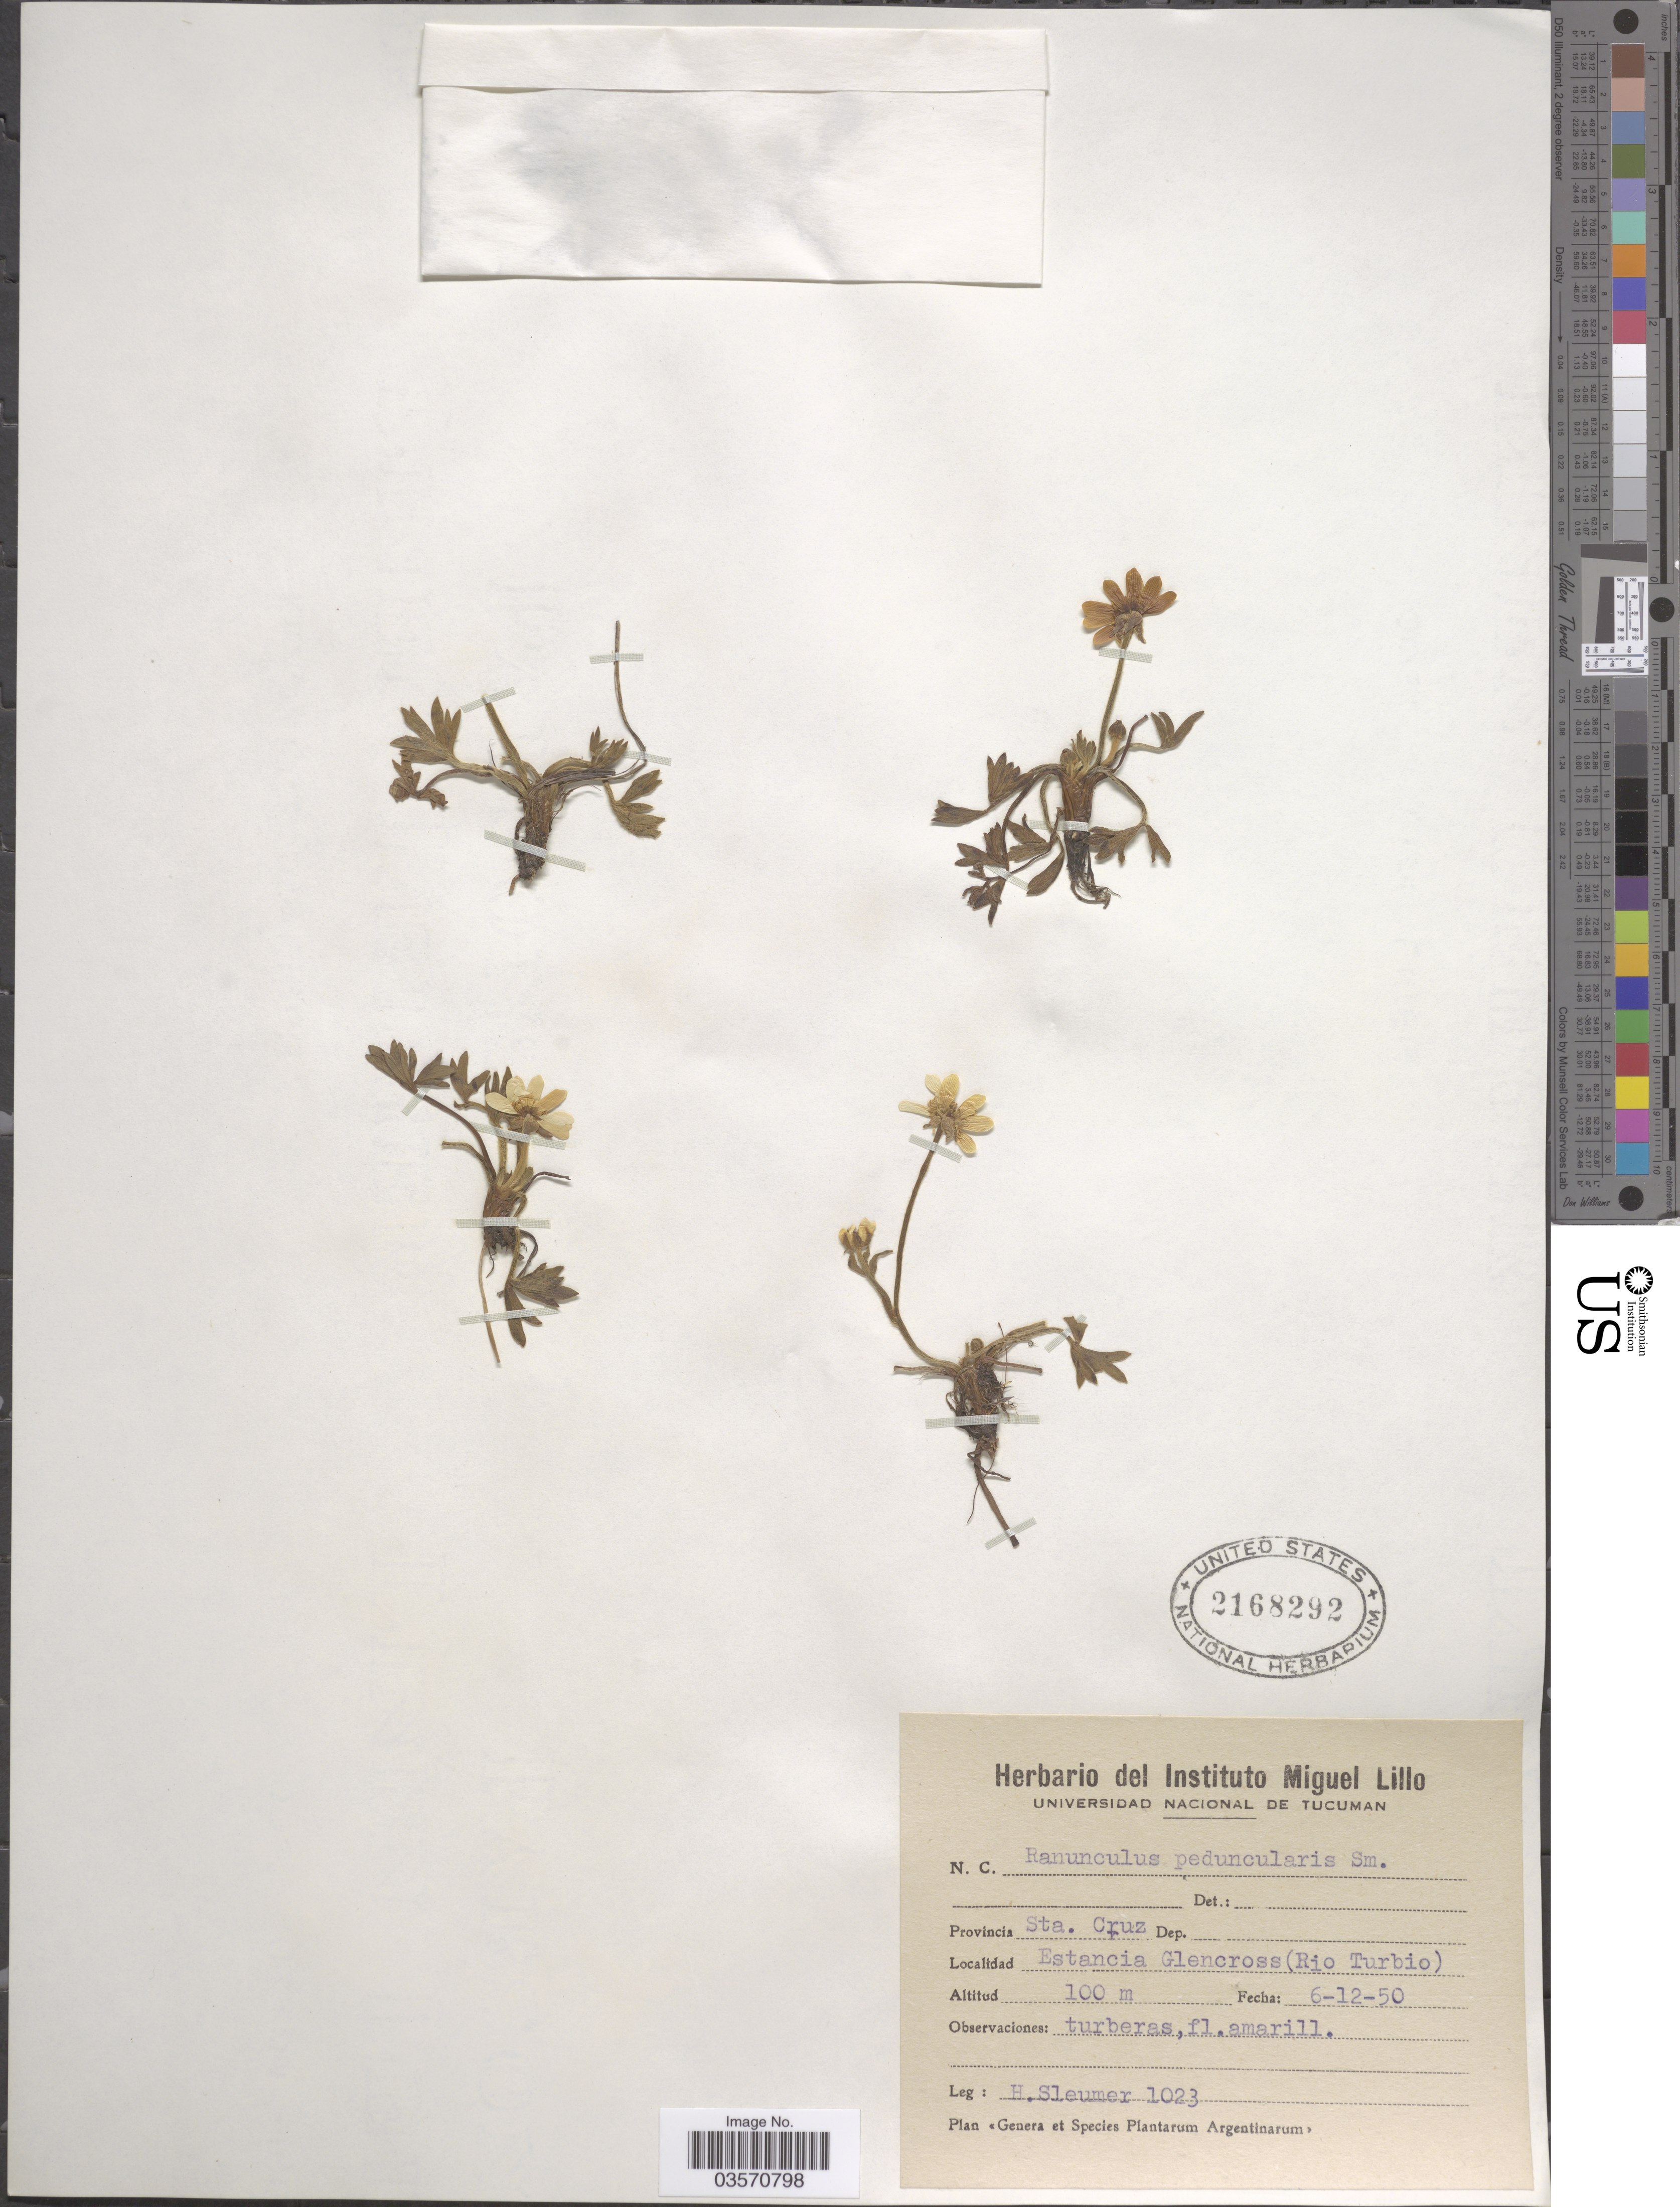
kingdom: Plantae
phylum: Tracheophyta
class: Magnoliopsida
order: Ranunculales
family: Ranunculaceae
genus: Ranunculus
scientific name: Ranunculus peduncularis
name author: Sm.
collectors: H. O. Sleumer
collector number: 1023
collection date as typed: Transcribed d/m/y: 6/12/50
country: Argentina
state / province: Santa Cruz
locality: Estancia Glencross (Rio Turbio).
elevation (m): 100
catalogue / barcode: US 2168292